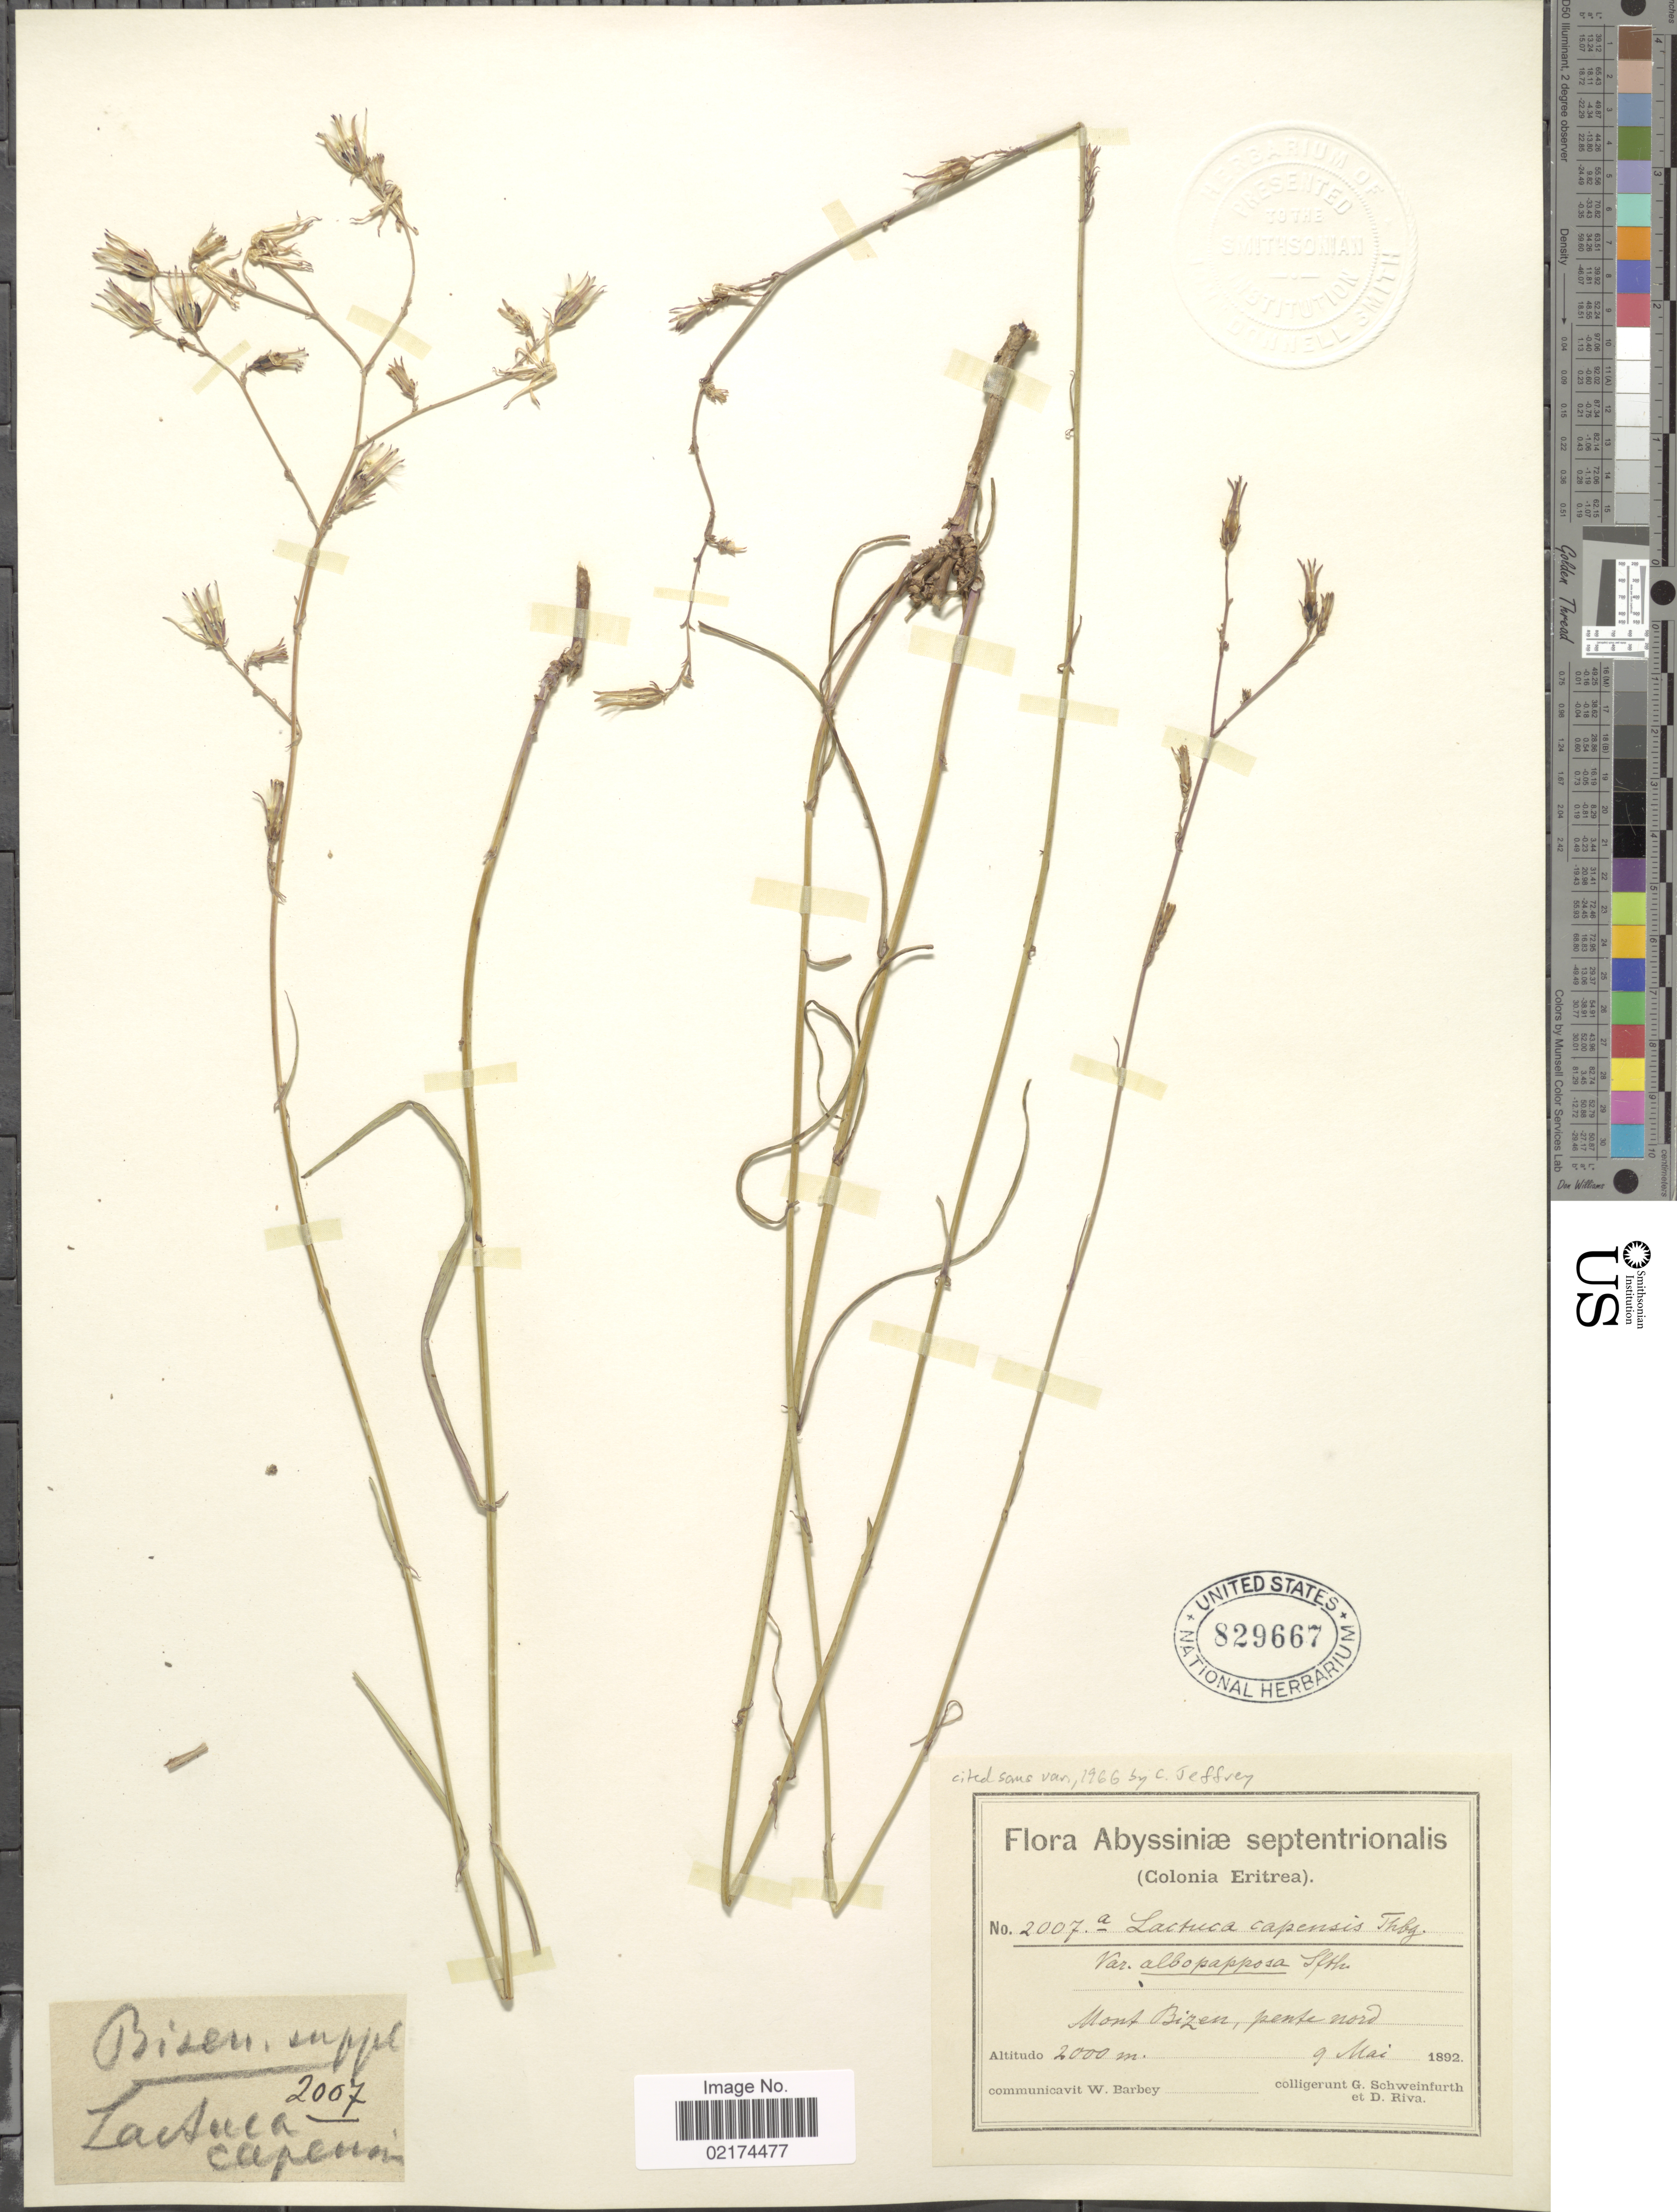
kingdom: Plantae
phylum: Tracheophyta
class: Magnoliopsida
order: Asterales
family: Asteraceae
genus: Lactuca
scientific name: Lactuca inermis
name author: Forssk.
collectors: G. A. Schweinfurth (herbarium) & D. Riva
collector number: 2007a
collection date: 1892-05-09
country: Eritrea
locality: Abyssiniae septentrionalis (Colonia Eritrea) Mont Bizen, pente nord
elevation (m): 2000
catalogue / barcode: US 829667